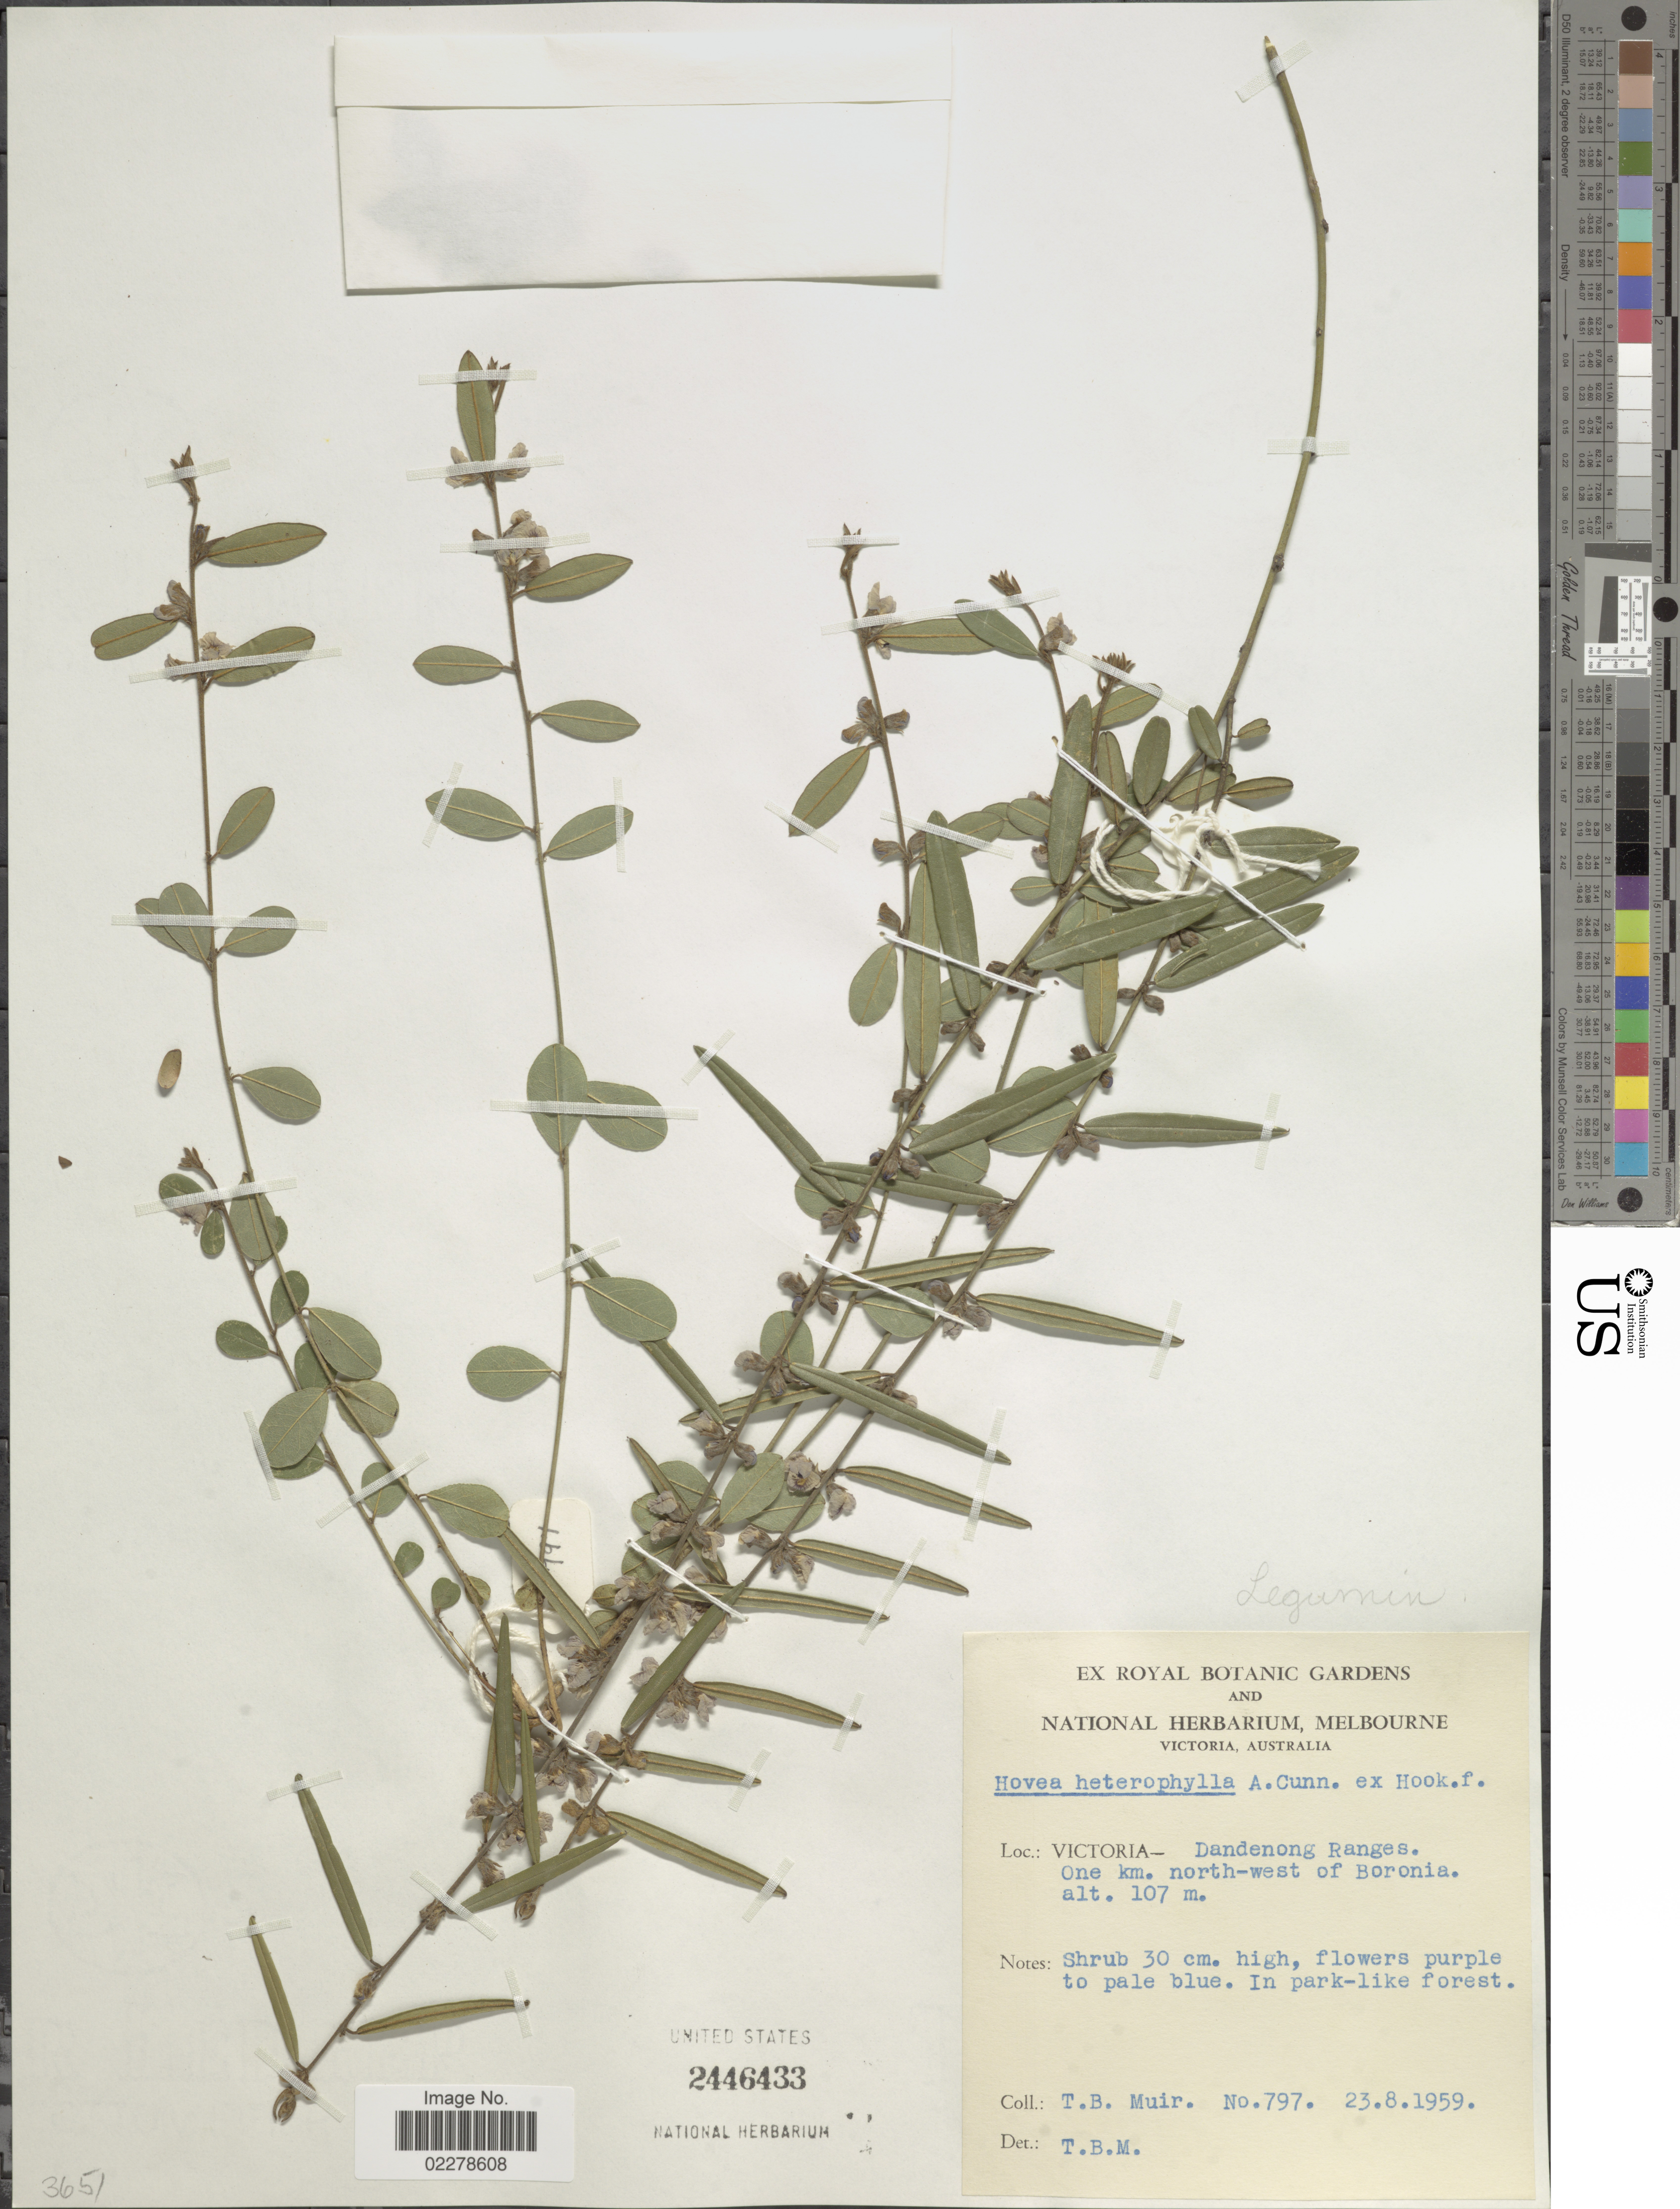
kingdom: Plantae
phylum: Tracheophyta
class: Magnoliopsida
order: Fabales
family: Fabaceae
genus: Hovea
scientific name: Hovea heterophylla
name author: Cunn. ex Hook. f.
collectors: T. Muir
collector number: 797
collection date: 1959-08-23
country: Australia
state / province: Victoria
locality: Victoria - Dandenong Range. One km. north-west of Boronia.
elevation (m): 107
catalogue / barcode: US 2446433